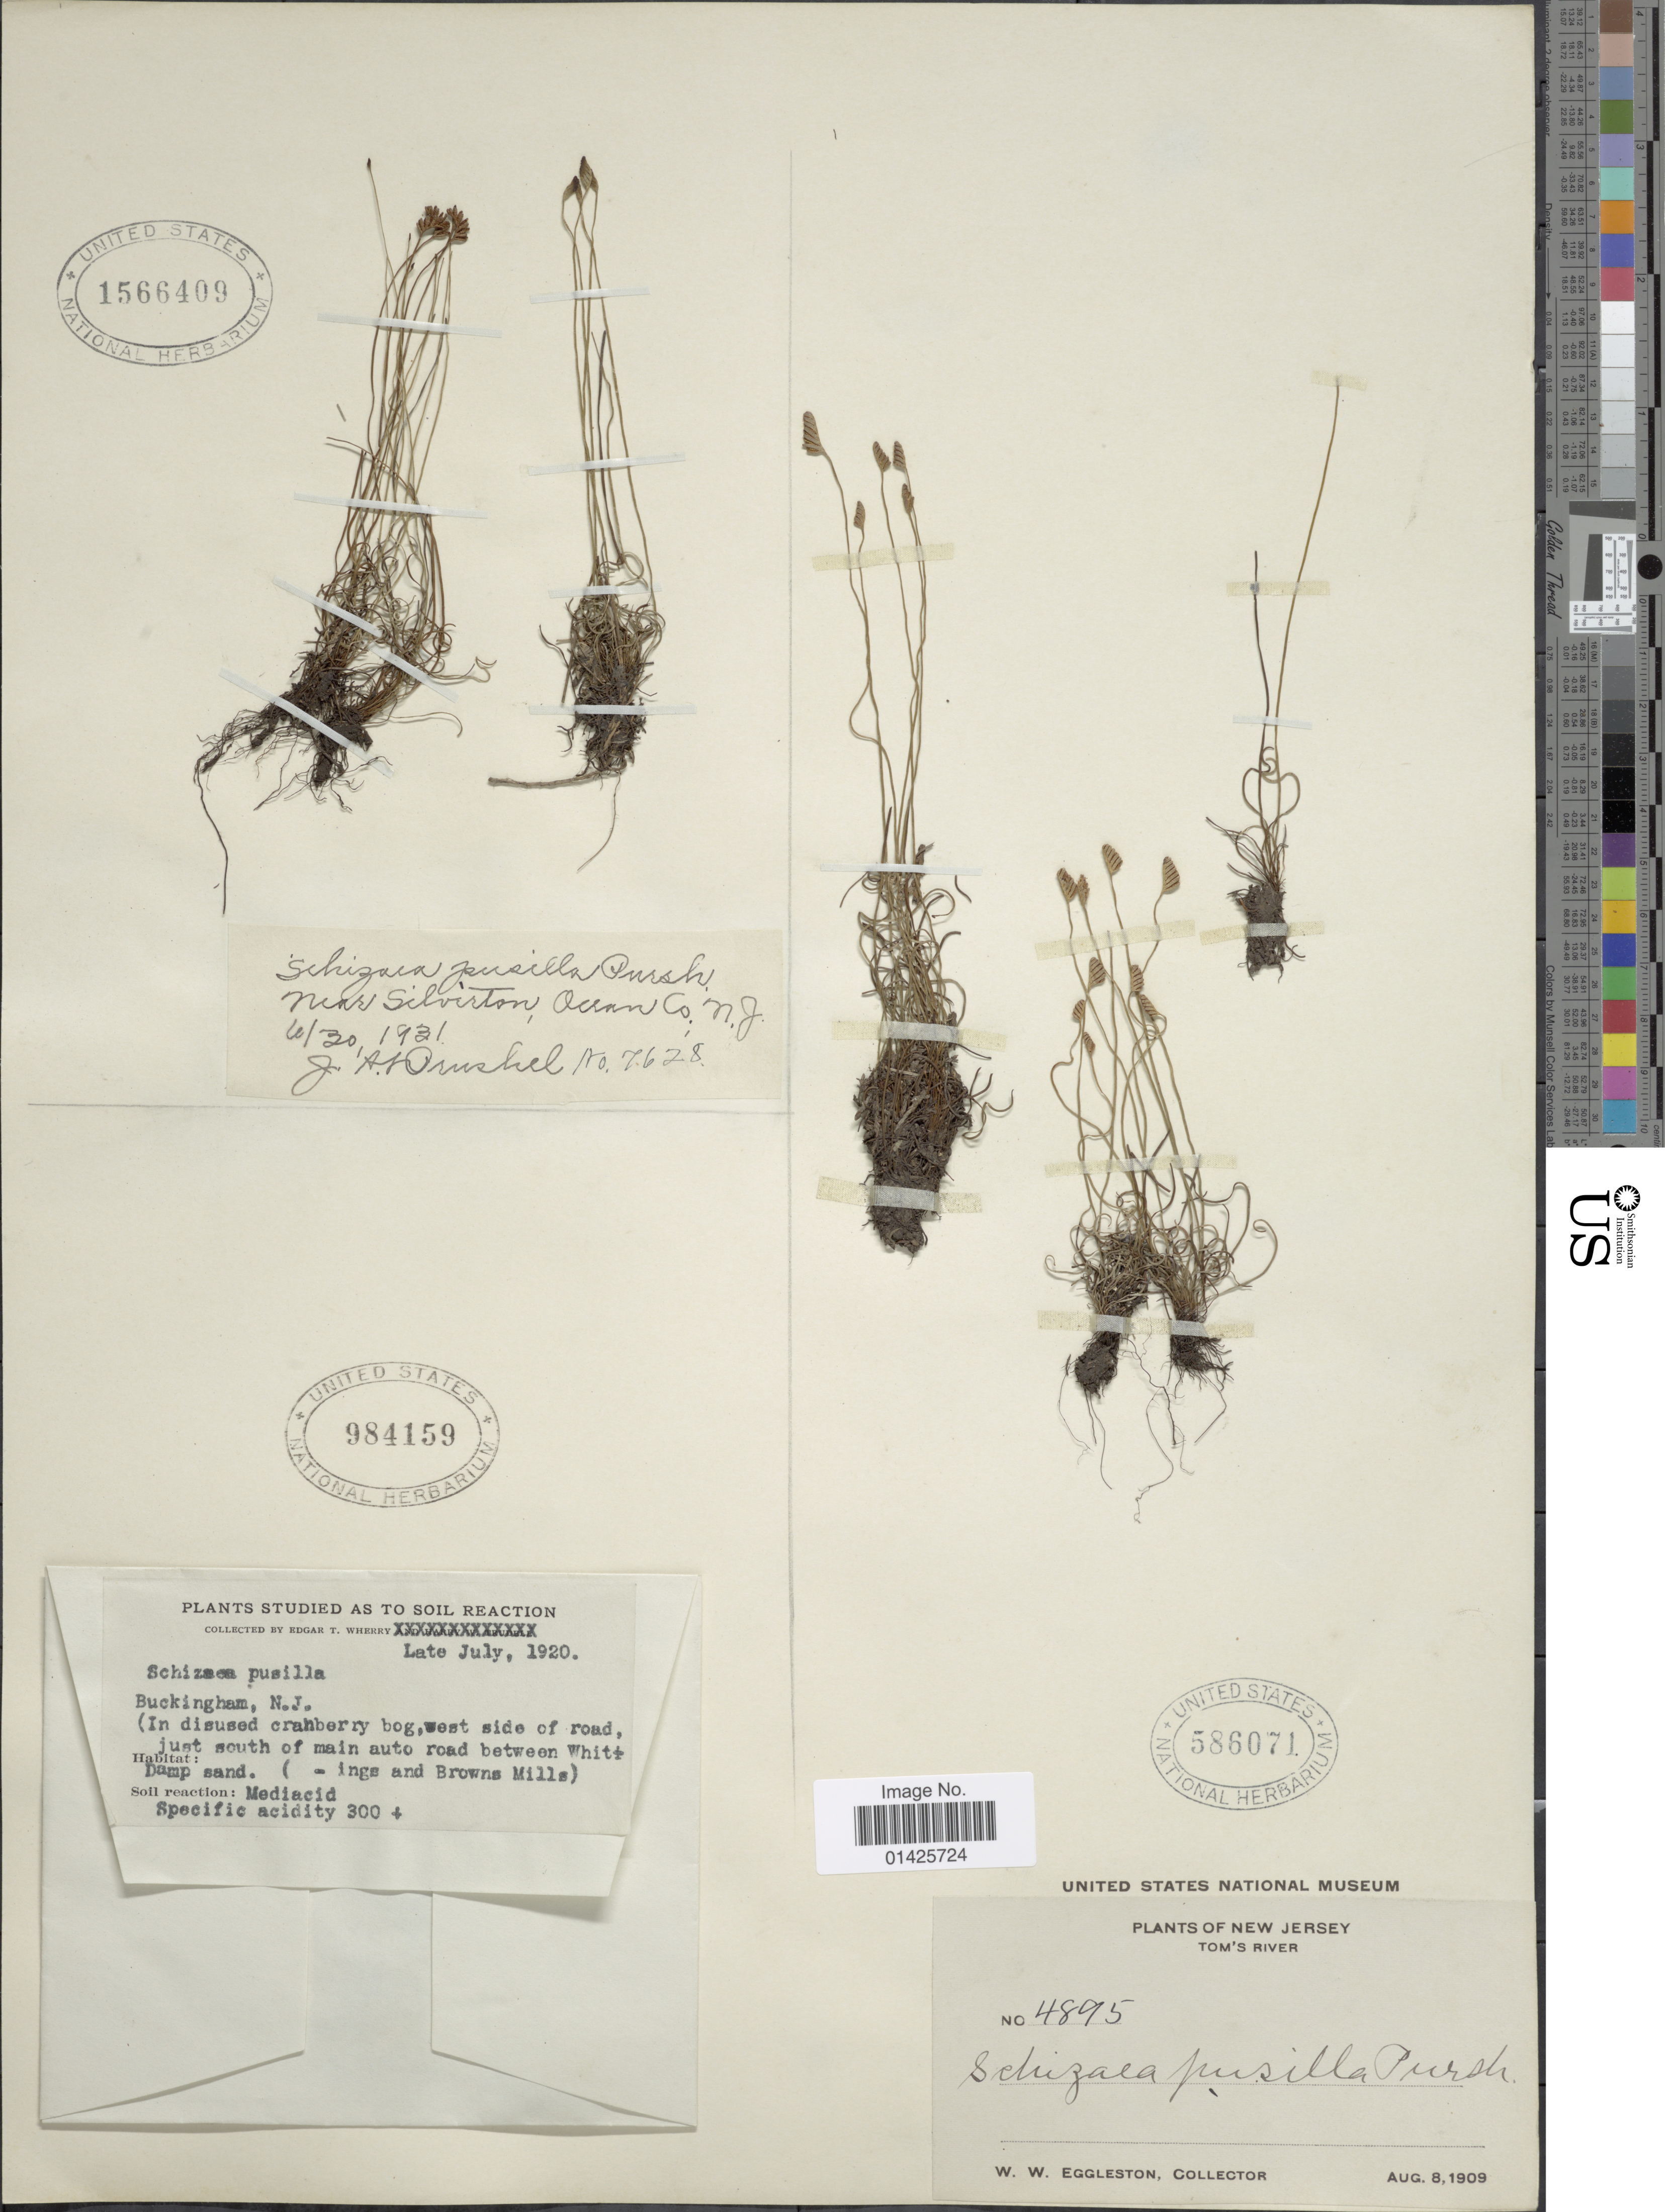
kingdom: Plantae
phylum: Tracheophyta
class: Polypodiopsida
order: Schizaeales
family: Schizaeaceae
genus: Schizaea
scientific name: Schizaea pusilla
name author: Pursh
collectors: E. T. Wherry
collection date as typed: Late July, 1920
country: United States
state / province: New Jersey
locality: Buckingham, N.J. (in disused cranberry bog, west side of road just south of main auto road between White damp sand, (-ings and Brown Mills)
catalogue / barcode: US 984159-2